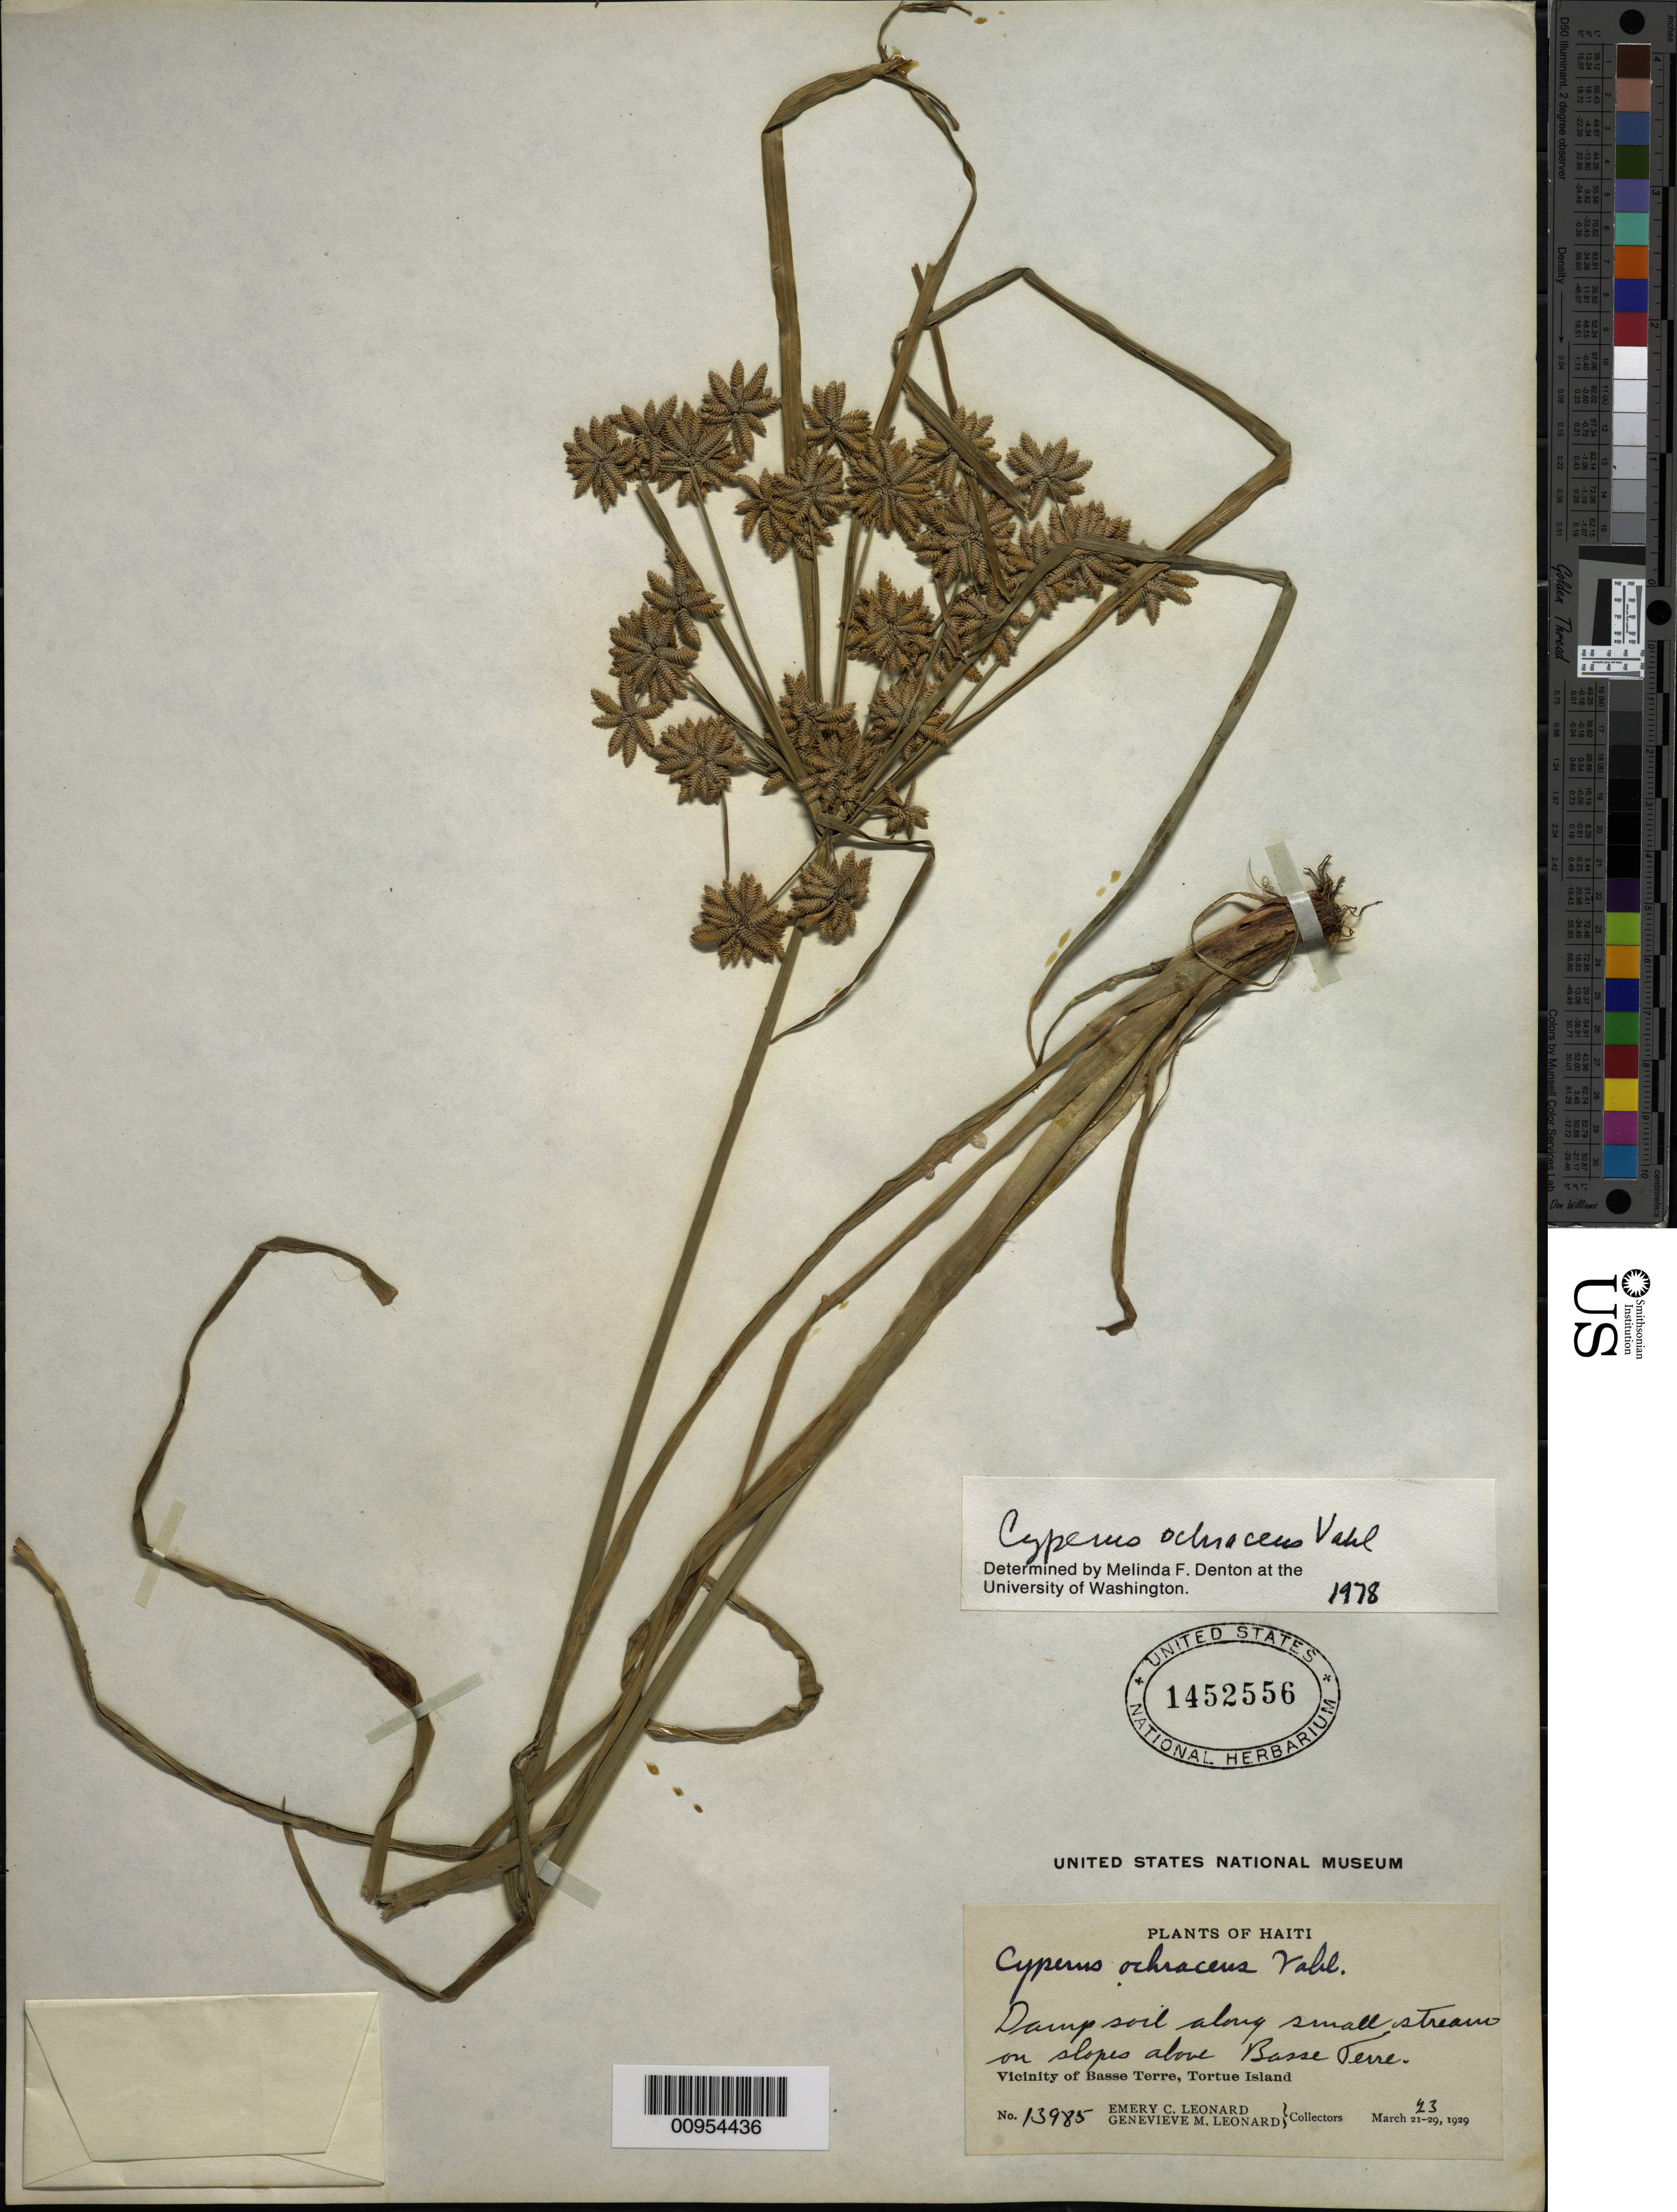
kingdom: Plantae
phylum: Tracheophyta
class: Liliopsida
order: Poales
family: Cyperaceae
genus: Cyperus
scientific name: Cyperus ochraceus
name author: Vahl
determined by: Denton, M. F.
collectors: E. C. Leonard & G. M. Leonard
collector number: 13985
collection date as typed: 23 Mar 1929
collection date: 1929-03-23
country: Haiti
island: Tortue Island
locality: Vicinity of Basse Terre, along small streams on slopes above Basse Terre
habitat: Damp soil along small streams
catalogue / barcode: US 1452556